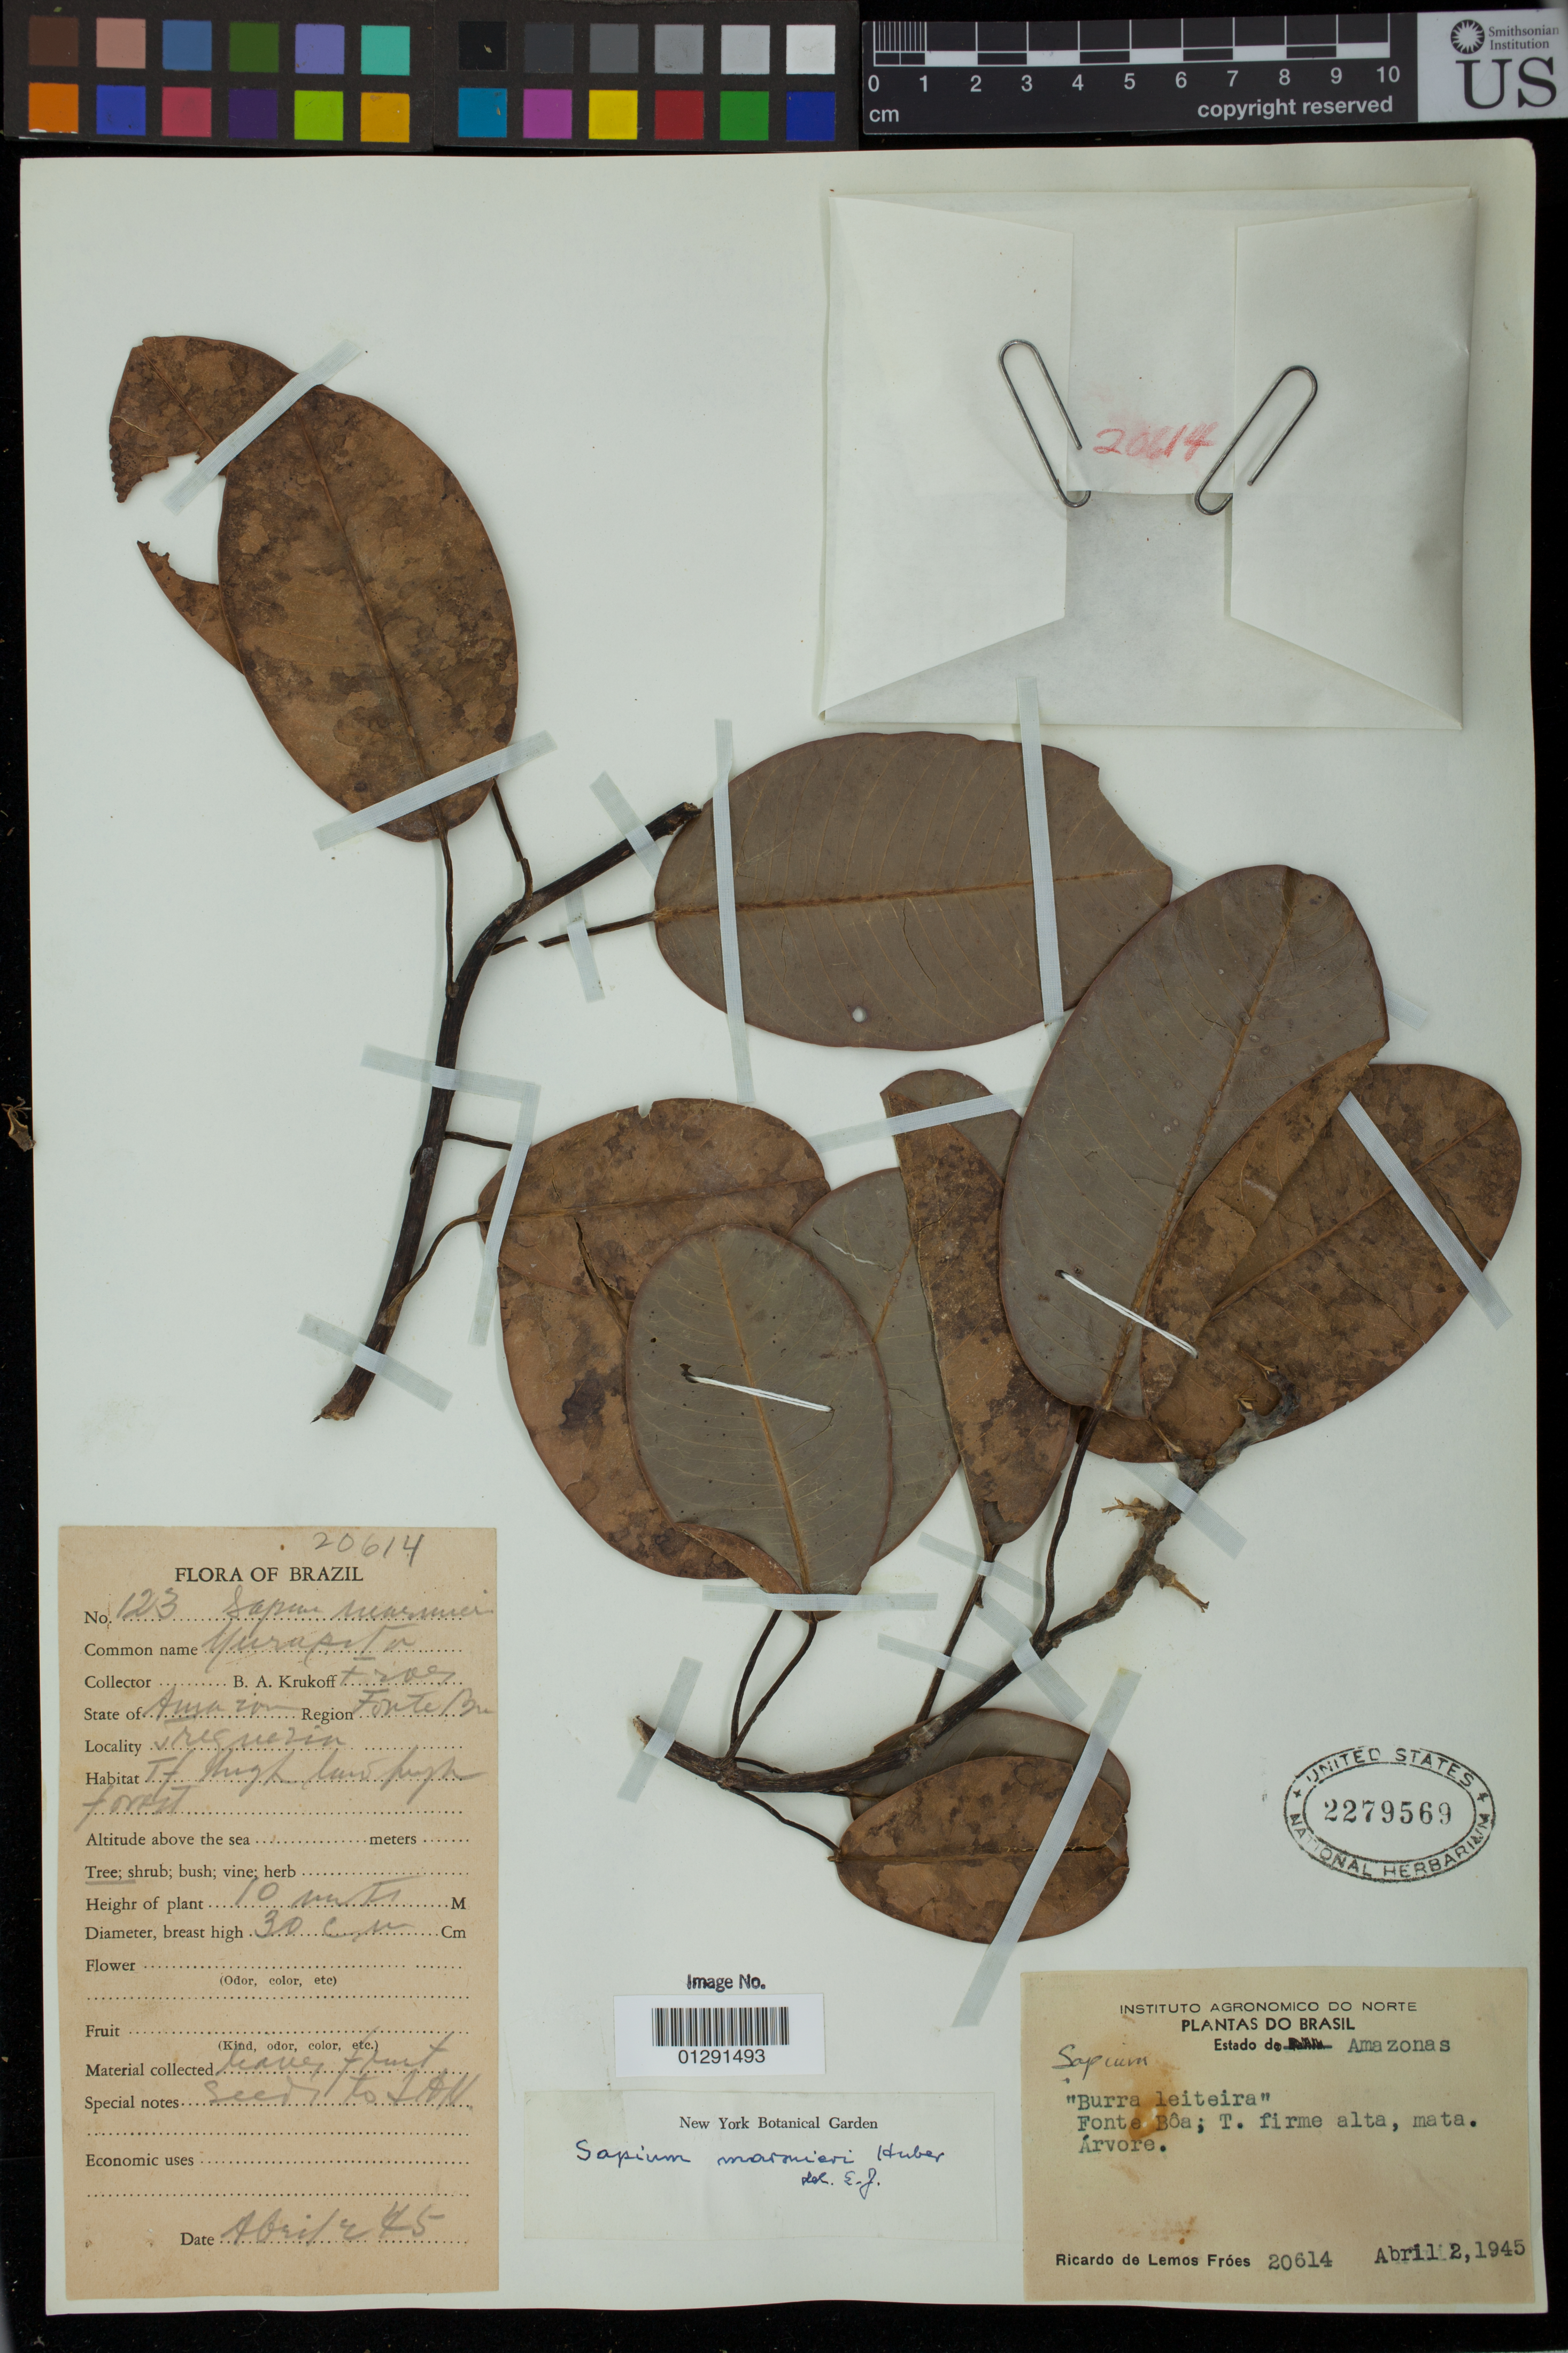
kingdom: Plantae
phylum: Tracheophyta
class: Magnoliopsida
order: Malpighiales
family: Euphorbiaceae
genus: Sapium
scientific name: Sapium marmieri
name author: Huber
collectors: R. L. Fróes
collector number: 20614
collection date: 1945-04-02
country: Brazil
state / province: Amazonas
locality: "Burra leiteira", Fonte Boa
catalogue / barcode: US 2279569